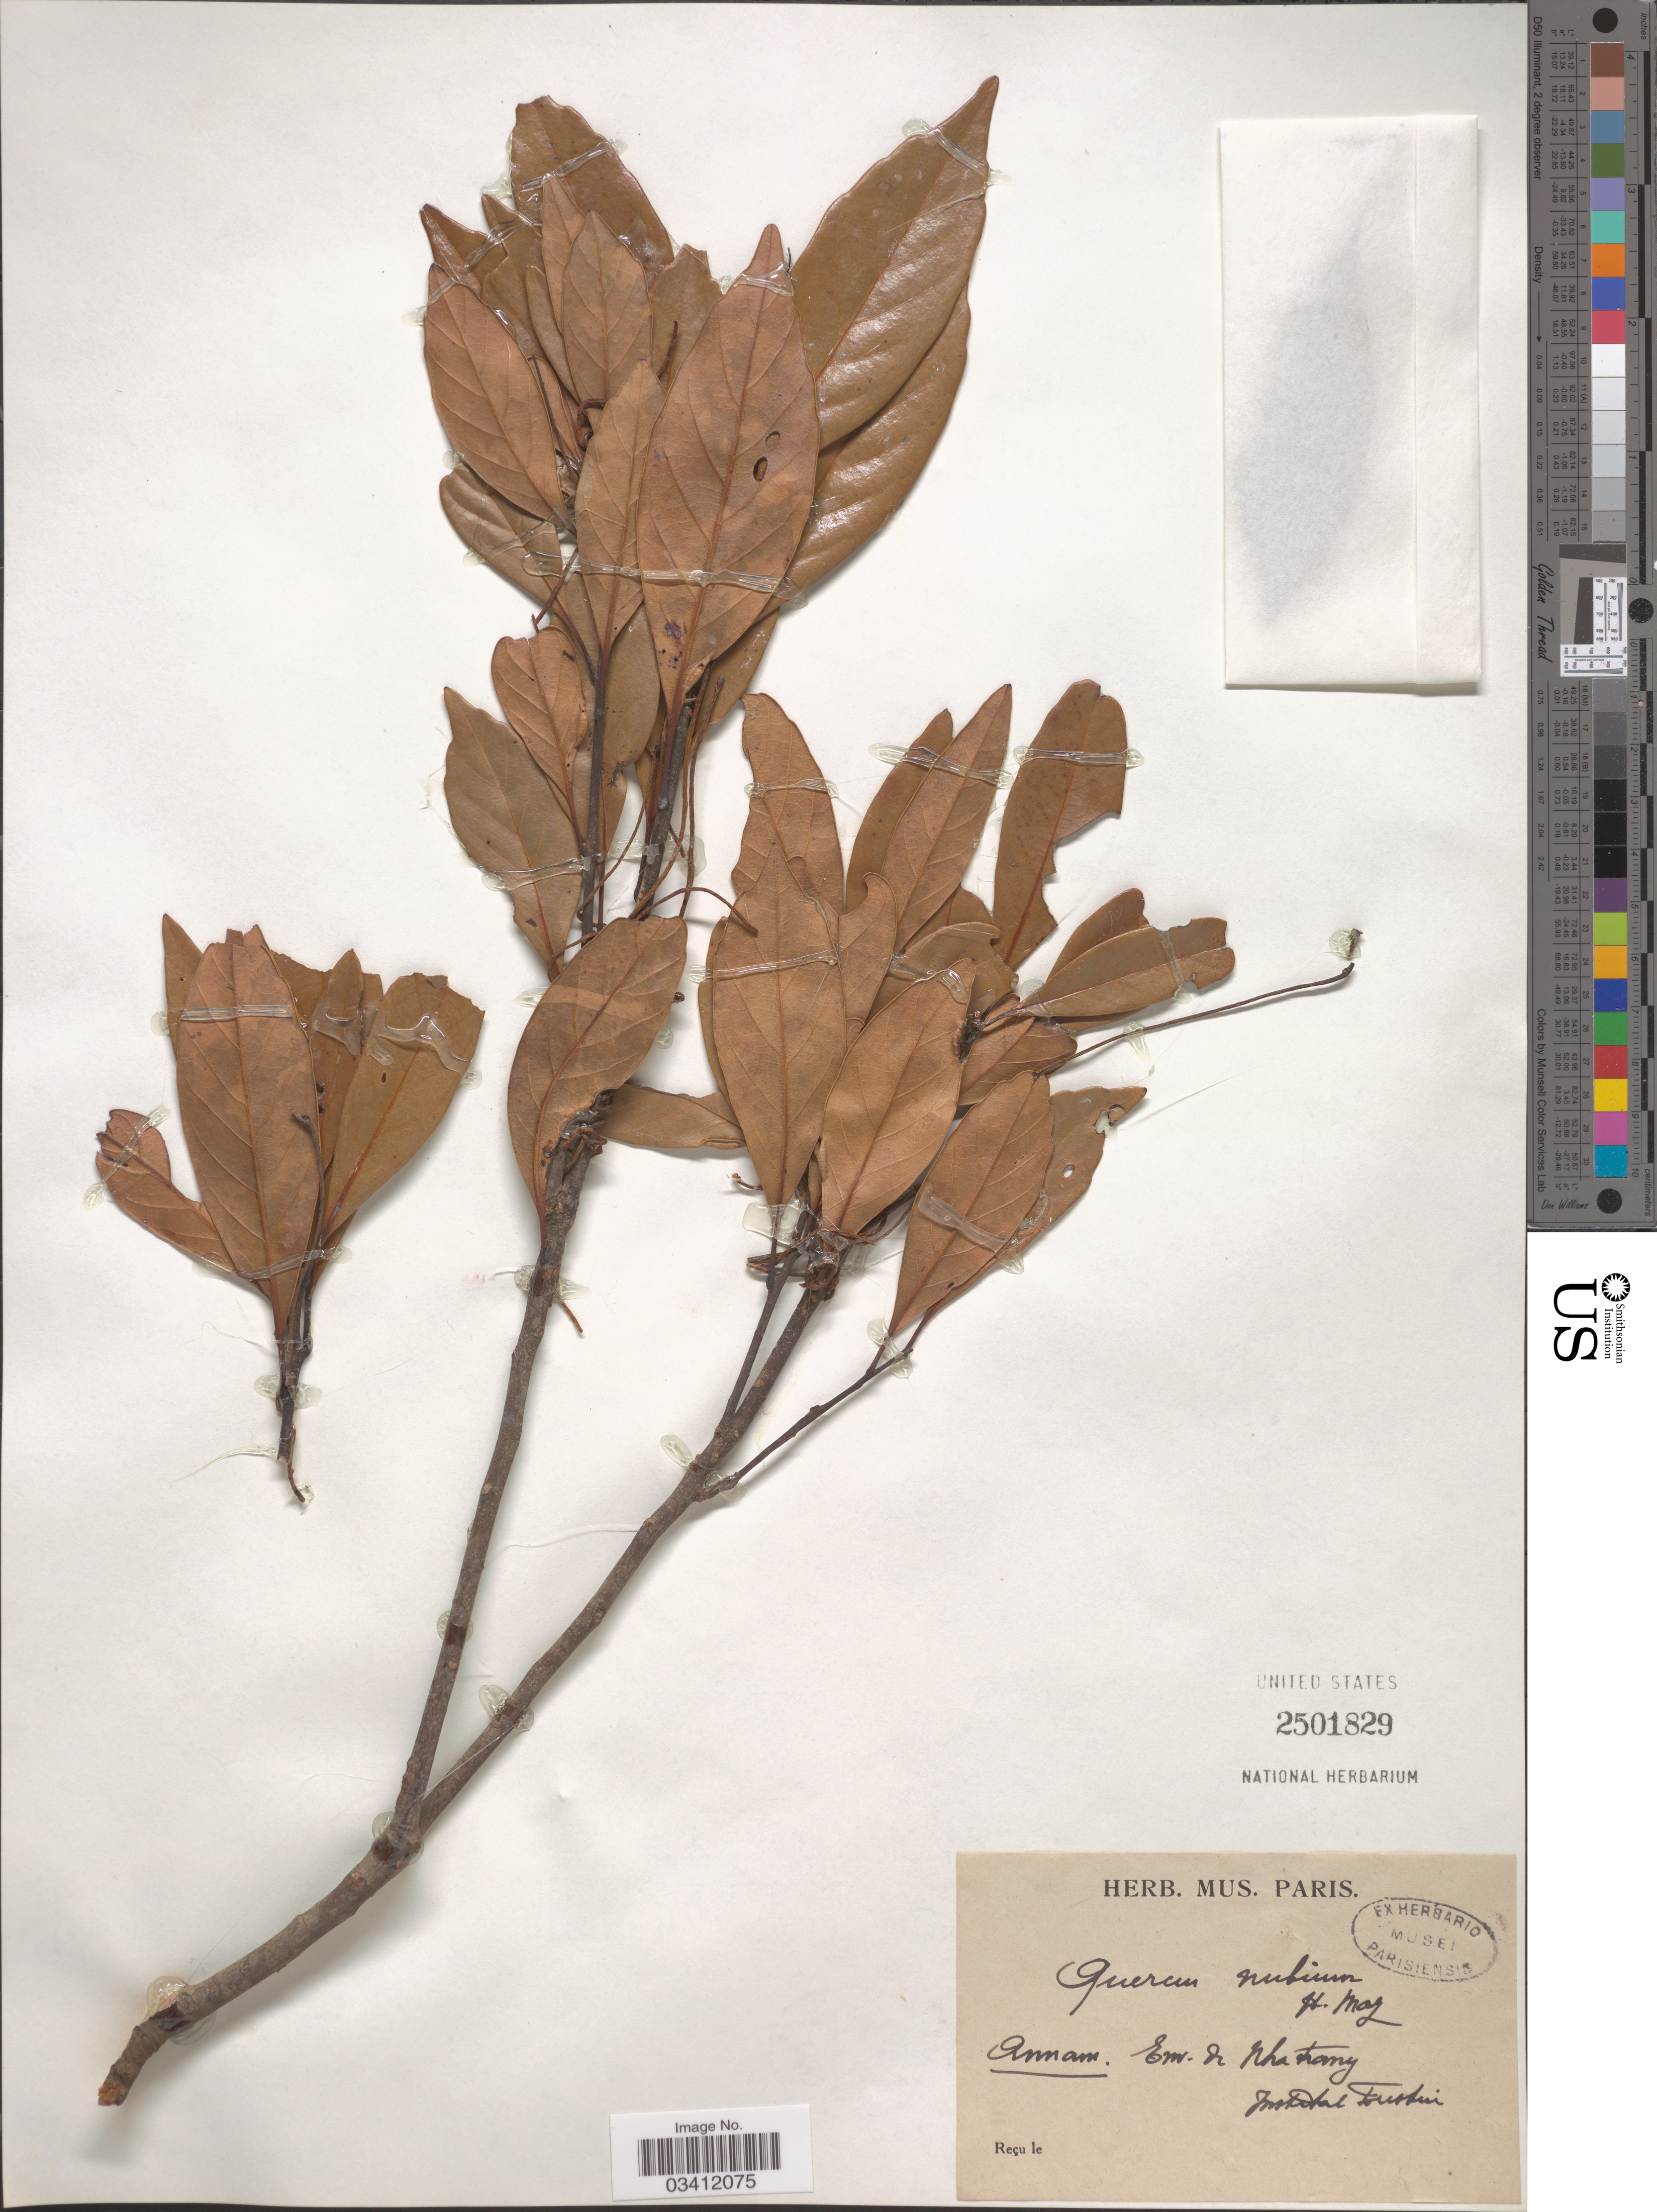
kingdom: Plantae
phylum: Tracheophyta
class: Magnoliopsida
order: Fagales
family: Fagaceae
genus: Quercus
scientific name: Quercus nubium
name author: Hand.-Mazz.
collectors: ex herb. Mus. Paris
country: Vietnam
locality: Annam. Em. de Nhatrany, Instdahl [interpreted] Fustui [interpreted].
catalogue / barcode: US 2501829